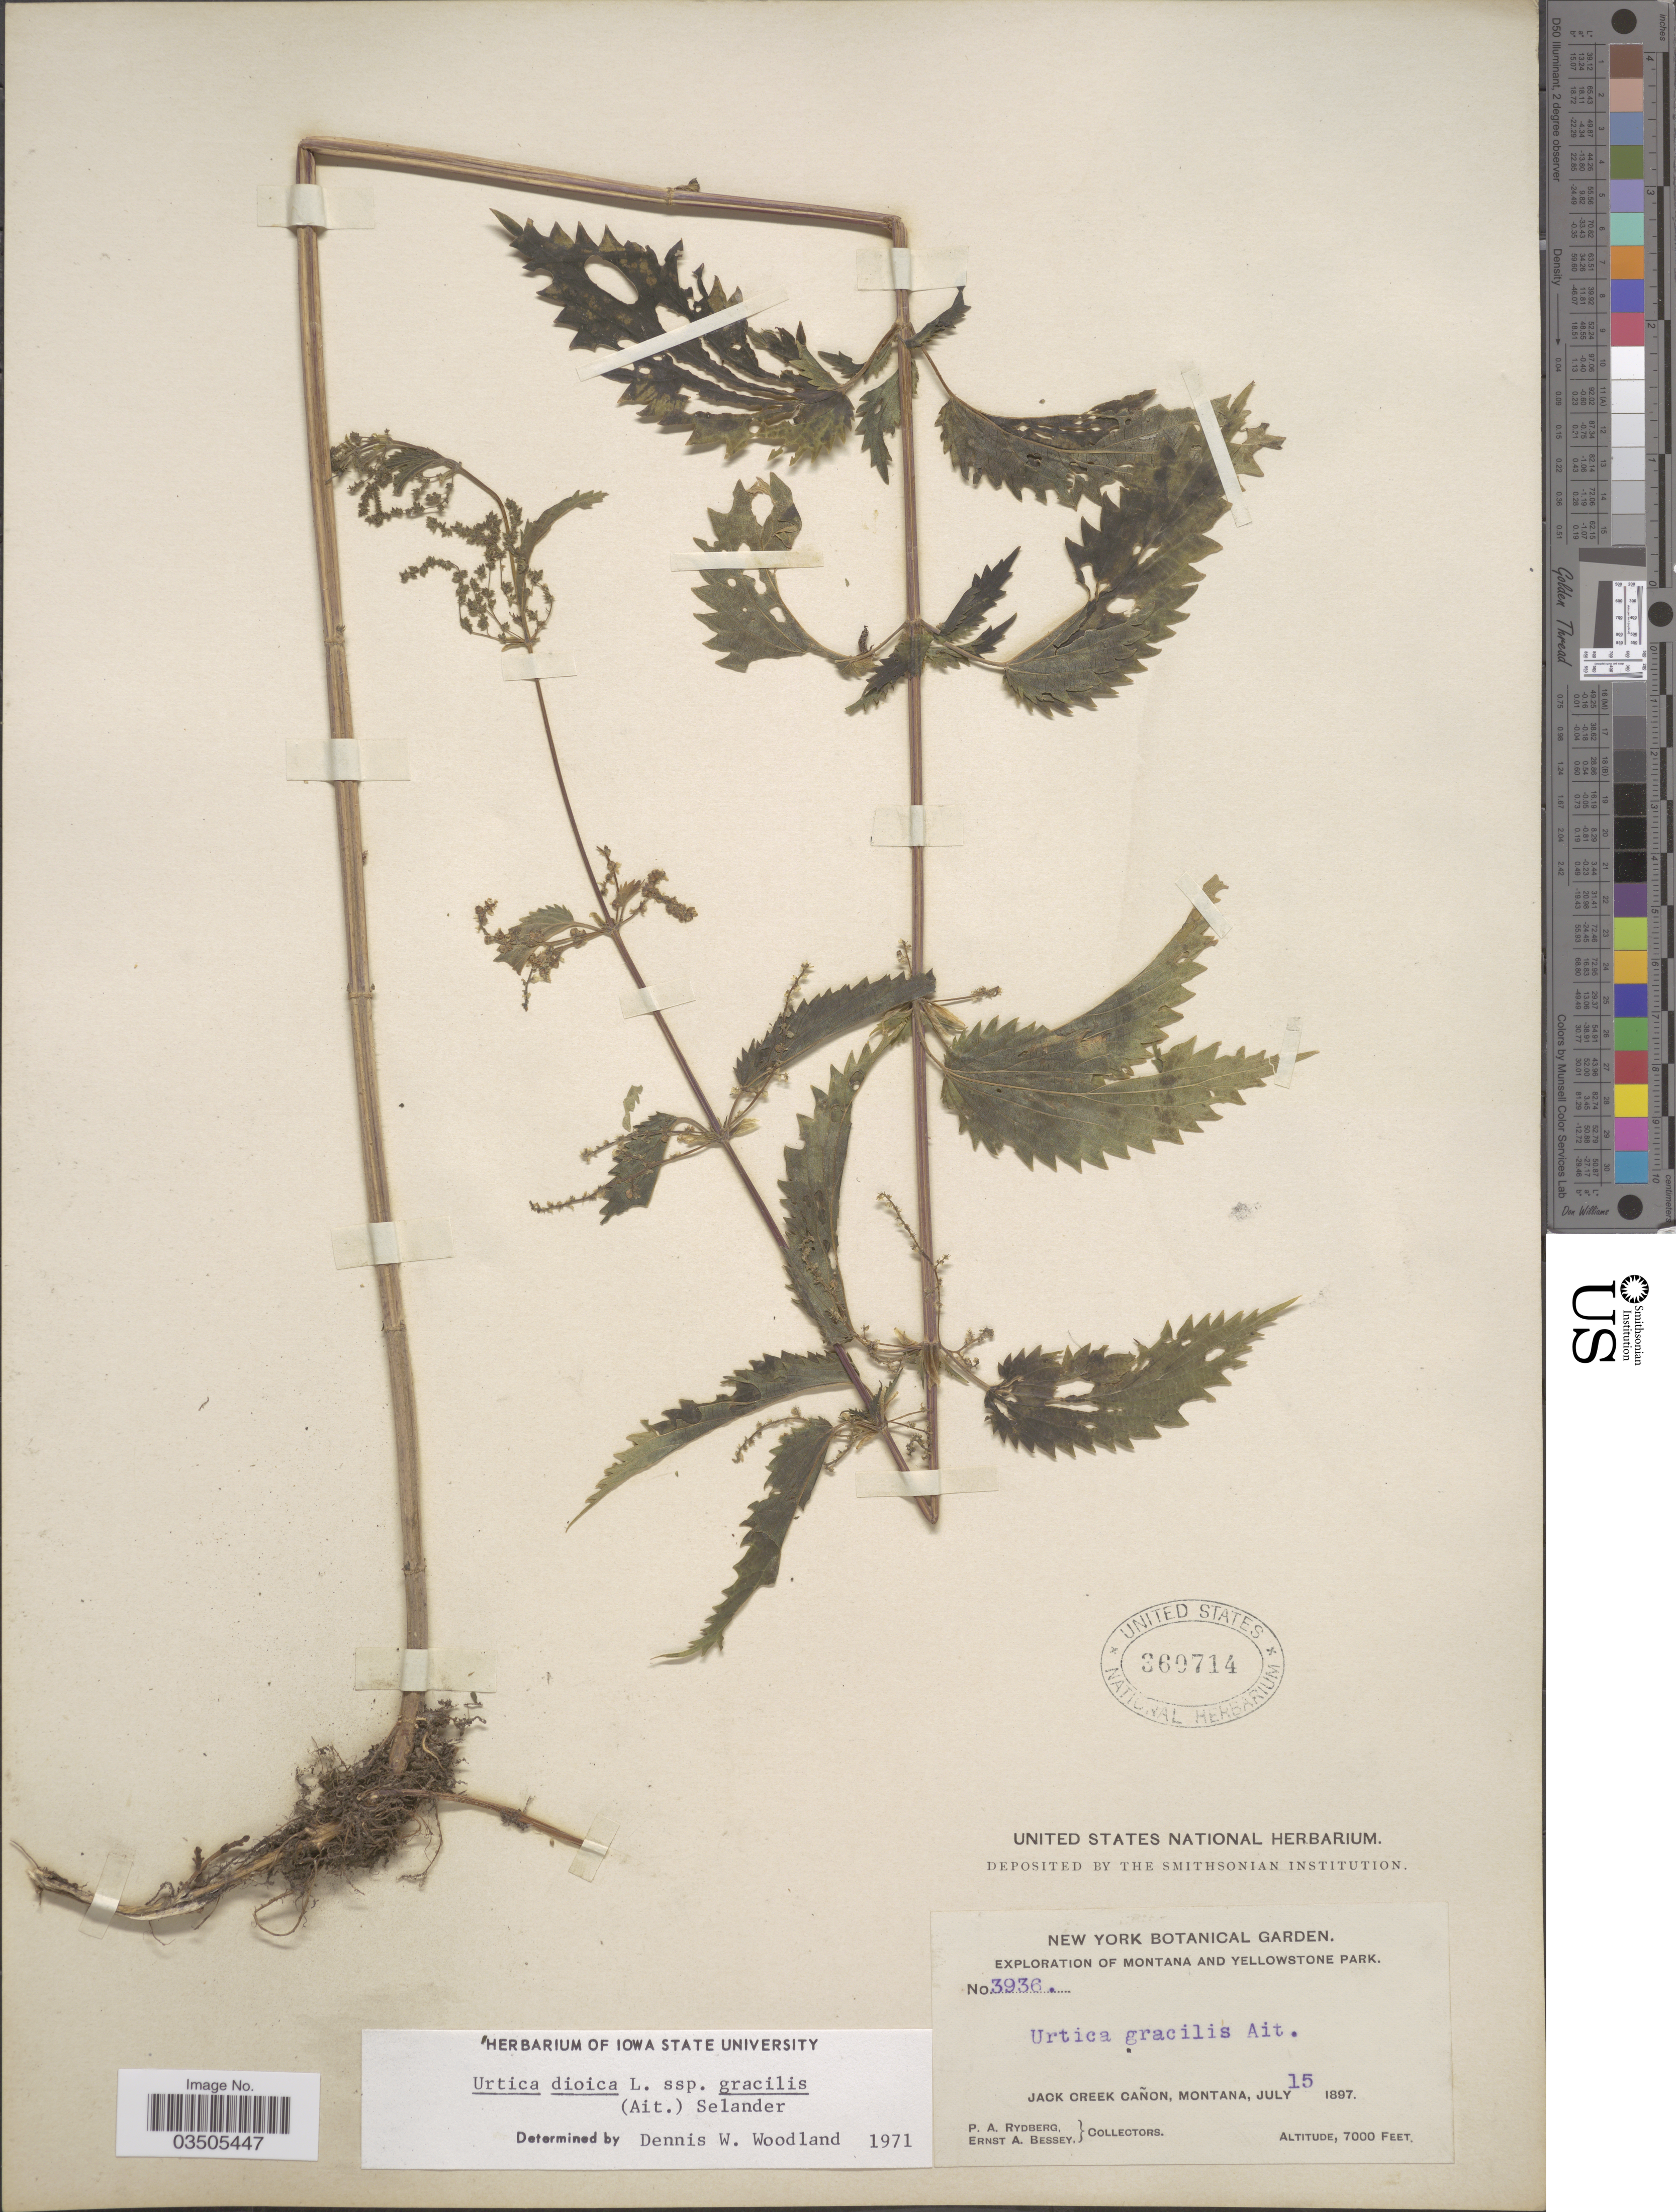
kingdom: Plantae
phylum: Tracheophyta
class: Magnoliopsida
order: Rosales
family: Urticaceae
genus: Urtica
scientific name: Urtica dioica subsp. gracilis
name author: L.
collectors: P. A. Rydberg & E. A. Bessey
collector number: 3936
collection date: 1897-07-15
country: United States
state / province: Montana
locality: Yellowstone Park. Jack Creek Cañon.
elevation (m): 2134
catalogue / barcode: US 360714